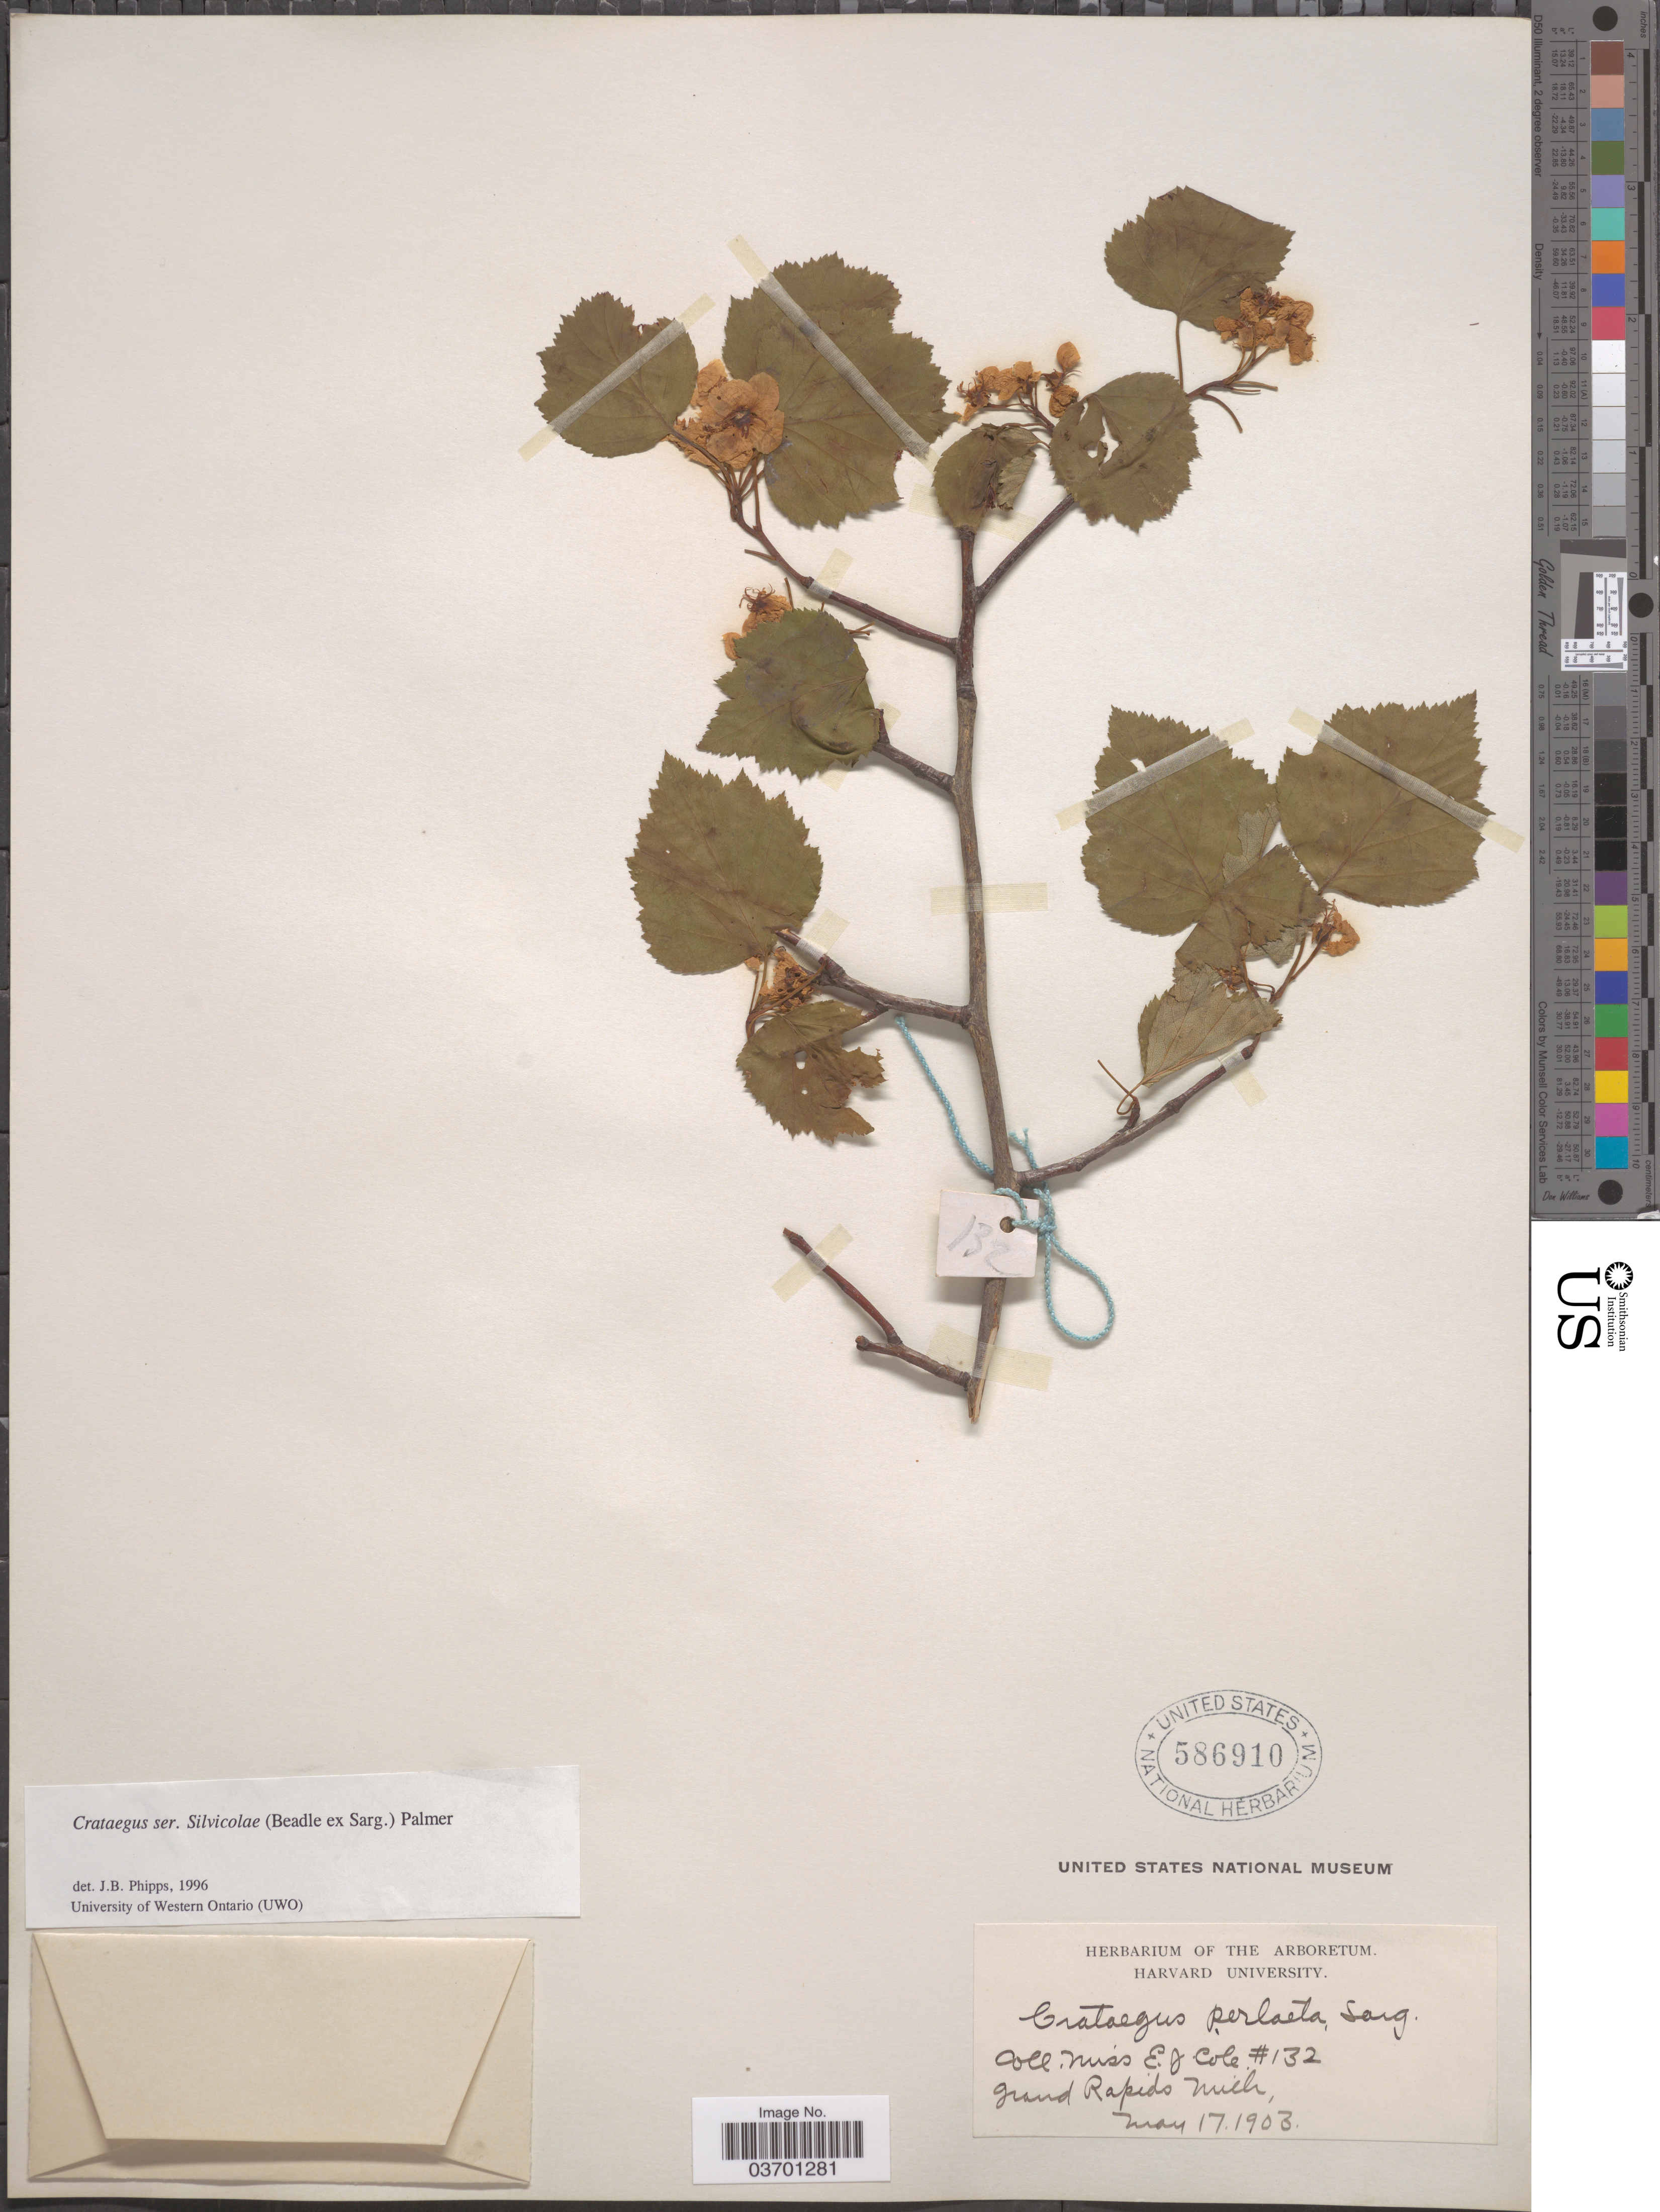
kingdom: Plantae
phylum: Tracheophyta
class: Magnoliopsida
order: Rosales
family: Rosaceae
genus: Crataegus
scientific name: Crataegus perlaeta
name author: Sarg.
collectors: E. Cole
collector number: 132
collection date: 1903-05-17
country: United States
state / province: Michigan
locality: Grand Rapids.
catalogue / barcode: US 586910